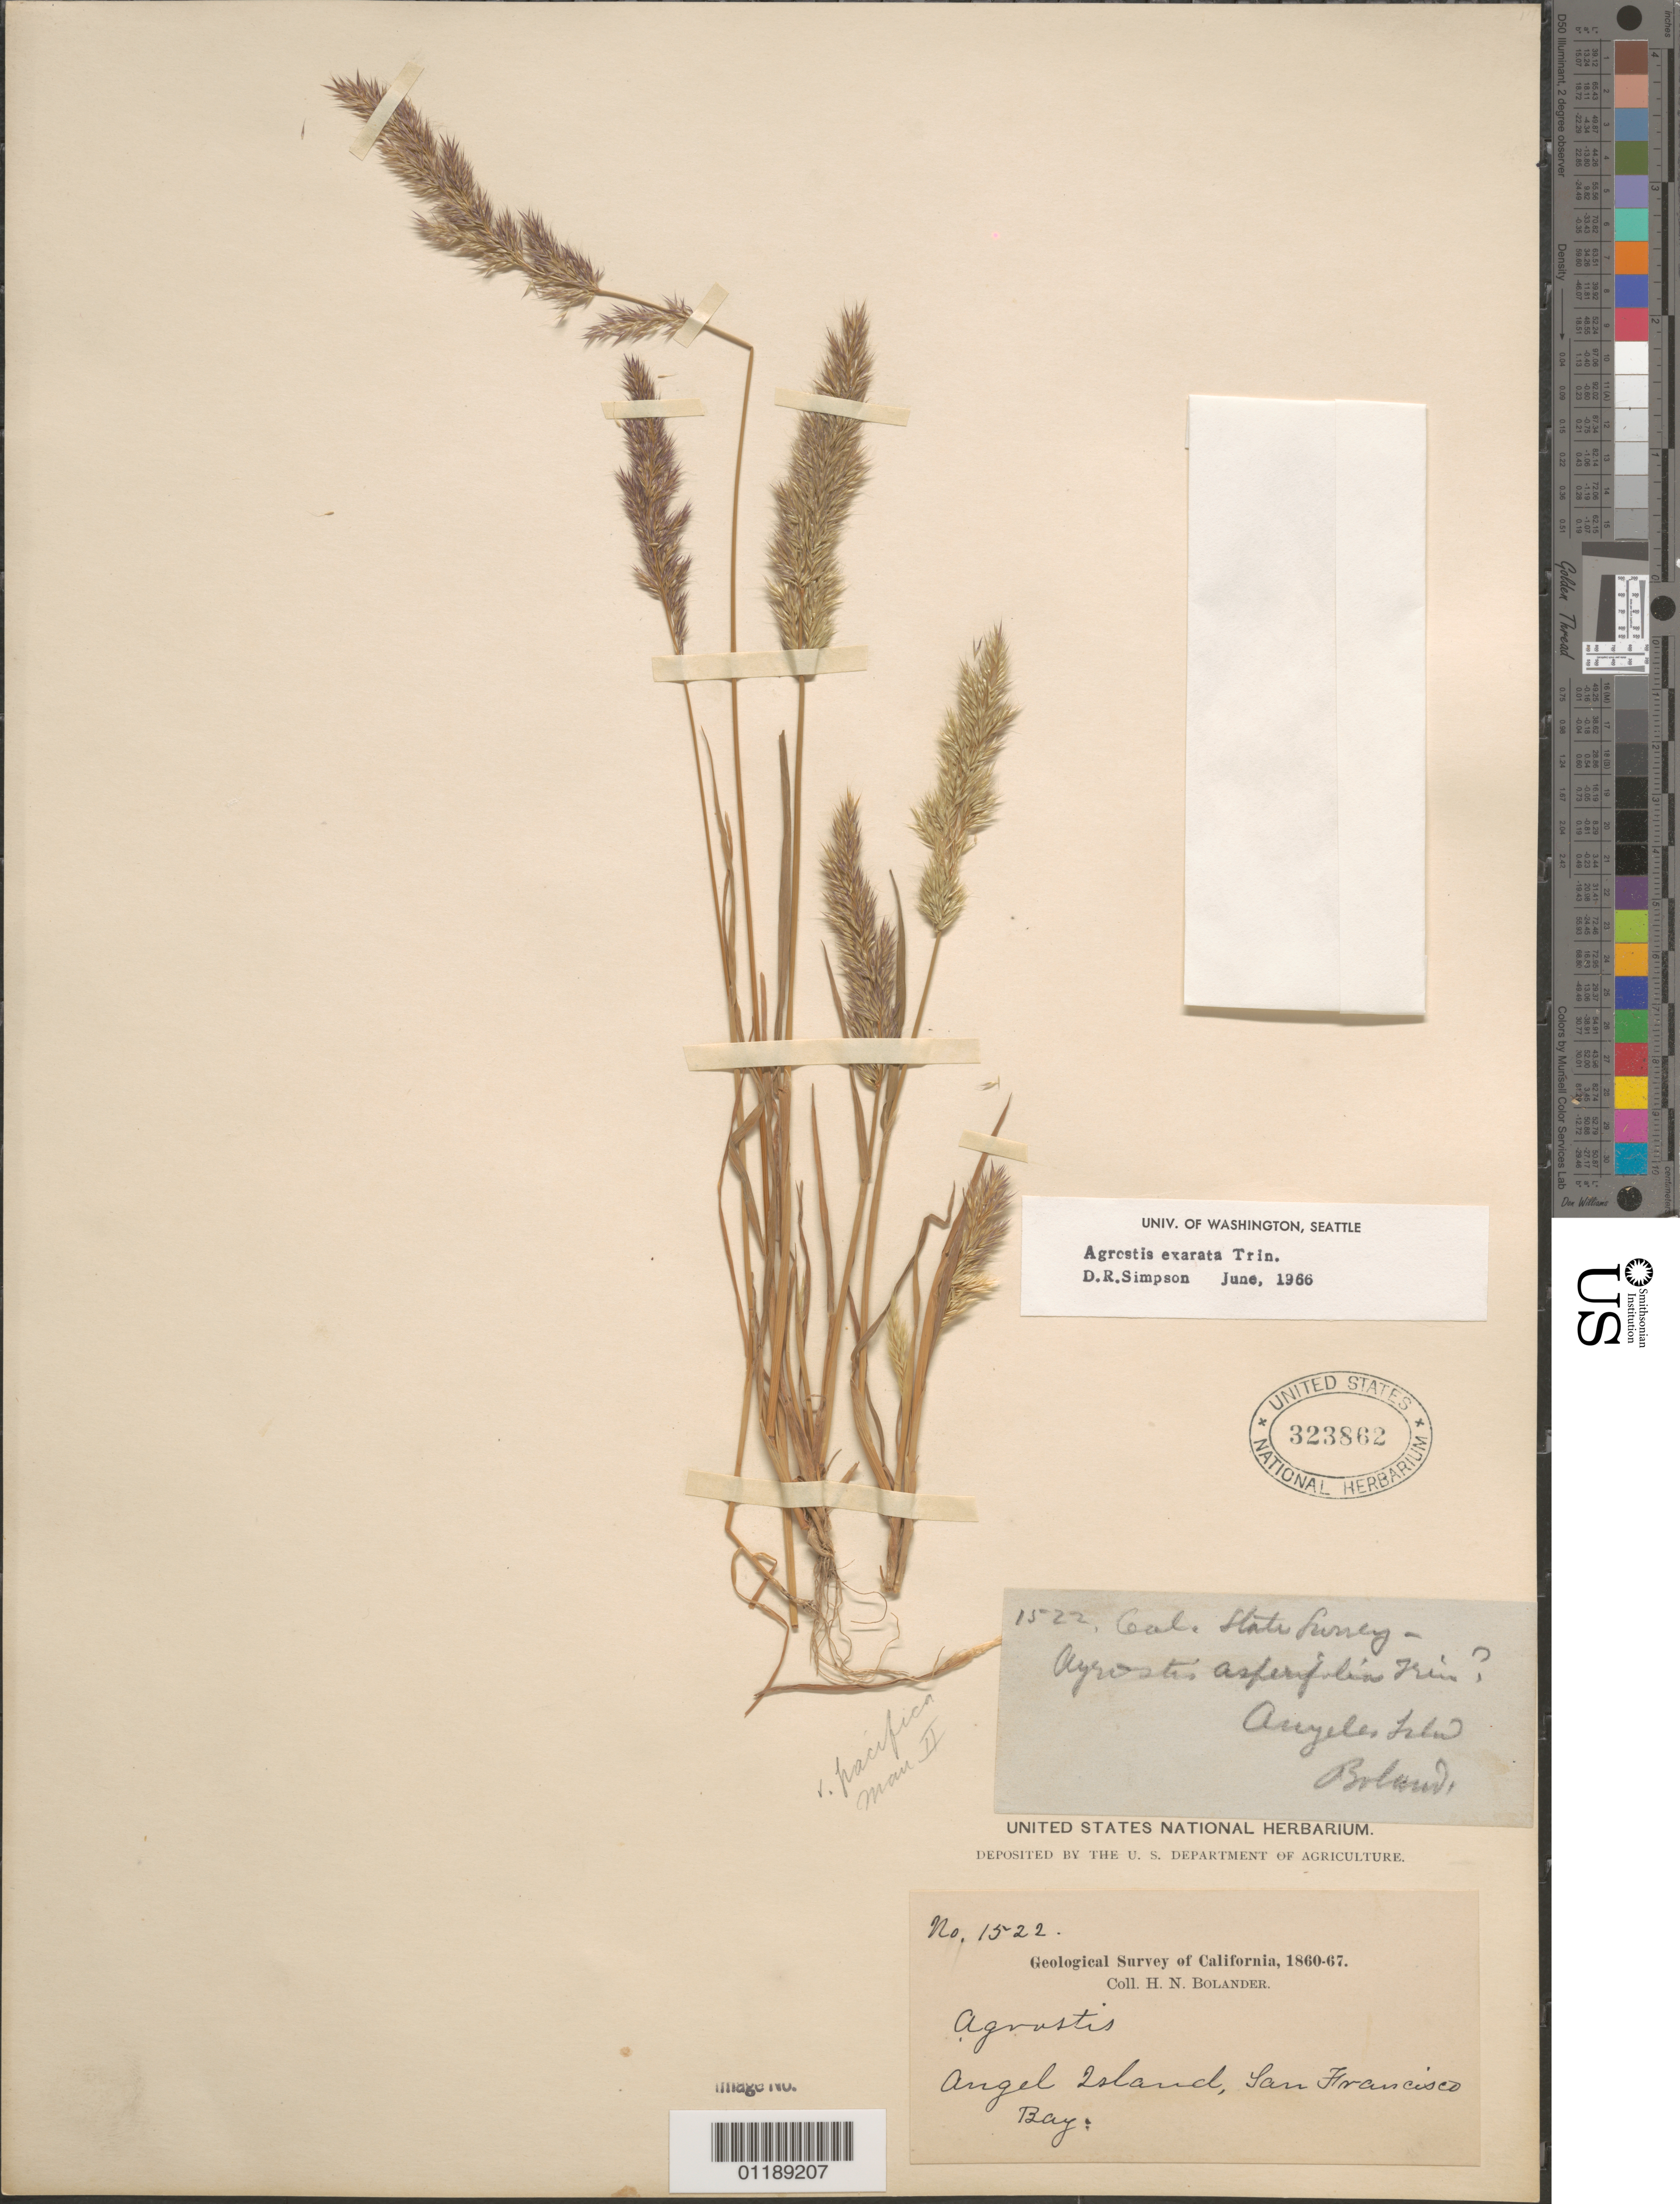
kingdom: Plantae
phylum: Tracheophyta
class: Liliopsida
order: Poales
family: Poaceae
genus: Agrostis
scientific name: Agrostis exarata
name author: Trin.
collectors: H. Bolander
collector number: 1522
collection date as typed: Jun 1860 or Jun 1867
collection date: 1860/1867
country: United States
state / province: California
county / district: San Francisco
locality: Angel Island, San Francisco Bay.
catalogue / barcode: US 323862